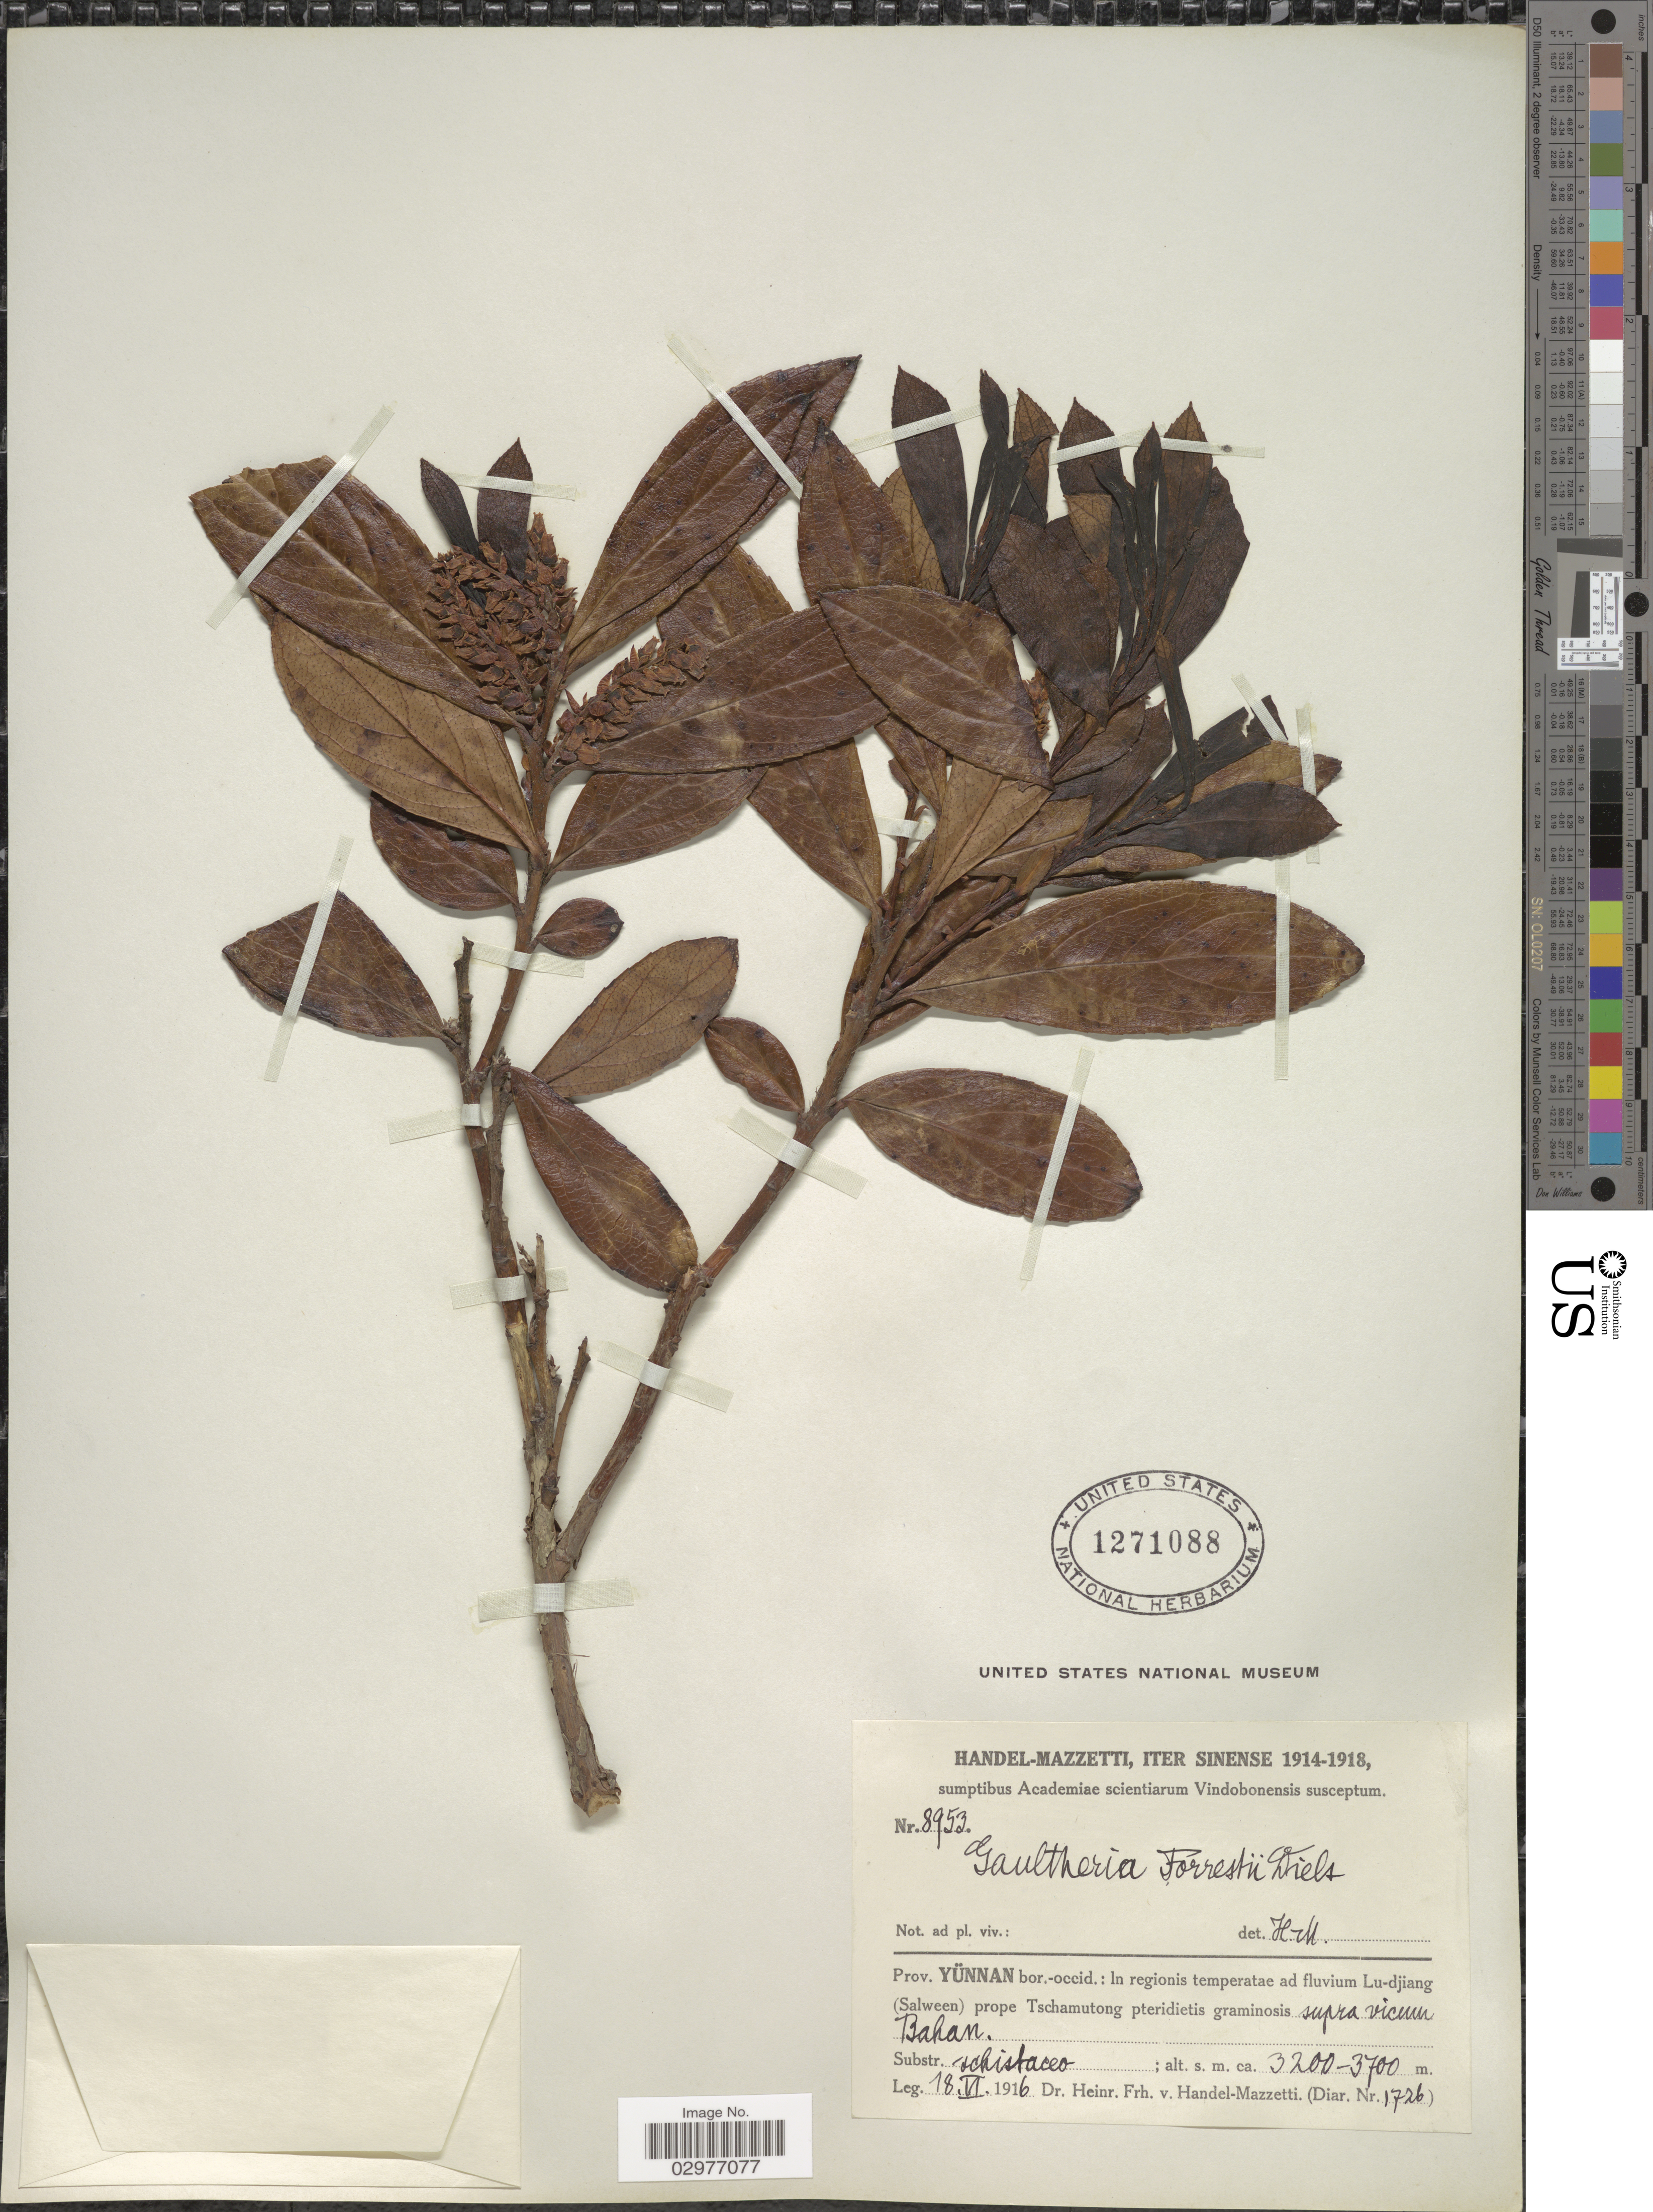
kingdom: Plantae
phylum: Tracheophyta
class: Magnoliopsida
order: Ericales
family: Ericaceae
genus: Gaultheria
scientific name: Gaultheria forrestii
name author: Diels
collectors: H. Handel-Mazzetti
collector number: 8953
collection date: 1916-06-18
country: China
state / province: Yunnan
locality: Bor.-occid.: In regionis temperatae ad fluvium Lu-djiang (Salween) prope Tschamutong pteridietis graminosis supra vicum Bahan. [interpreted]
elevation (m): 3200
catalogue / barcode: US 1271088